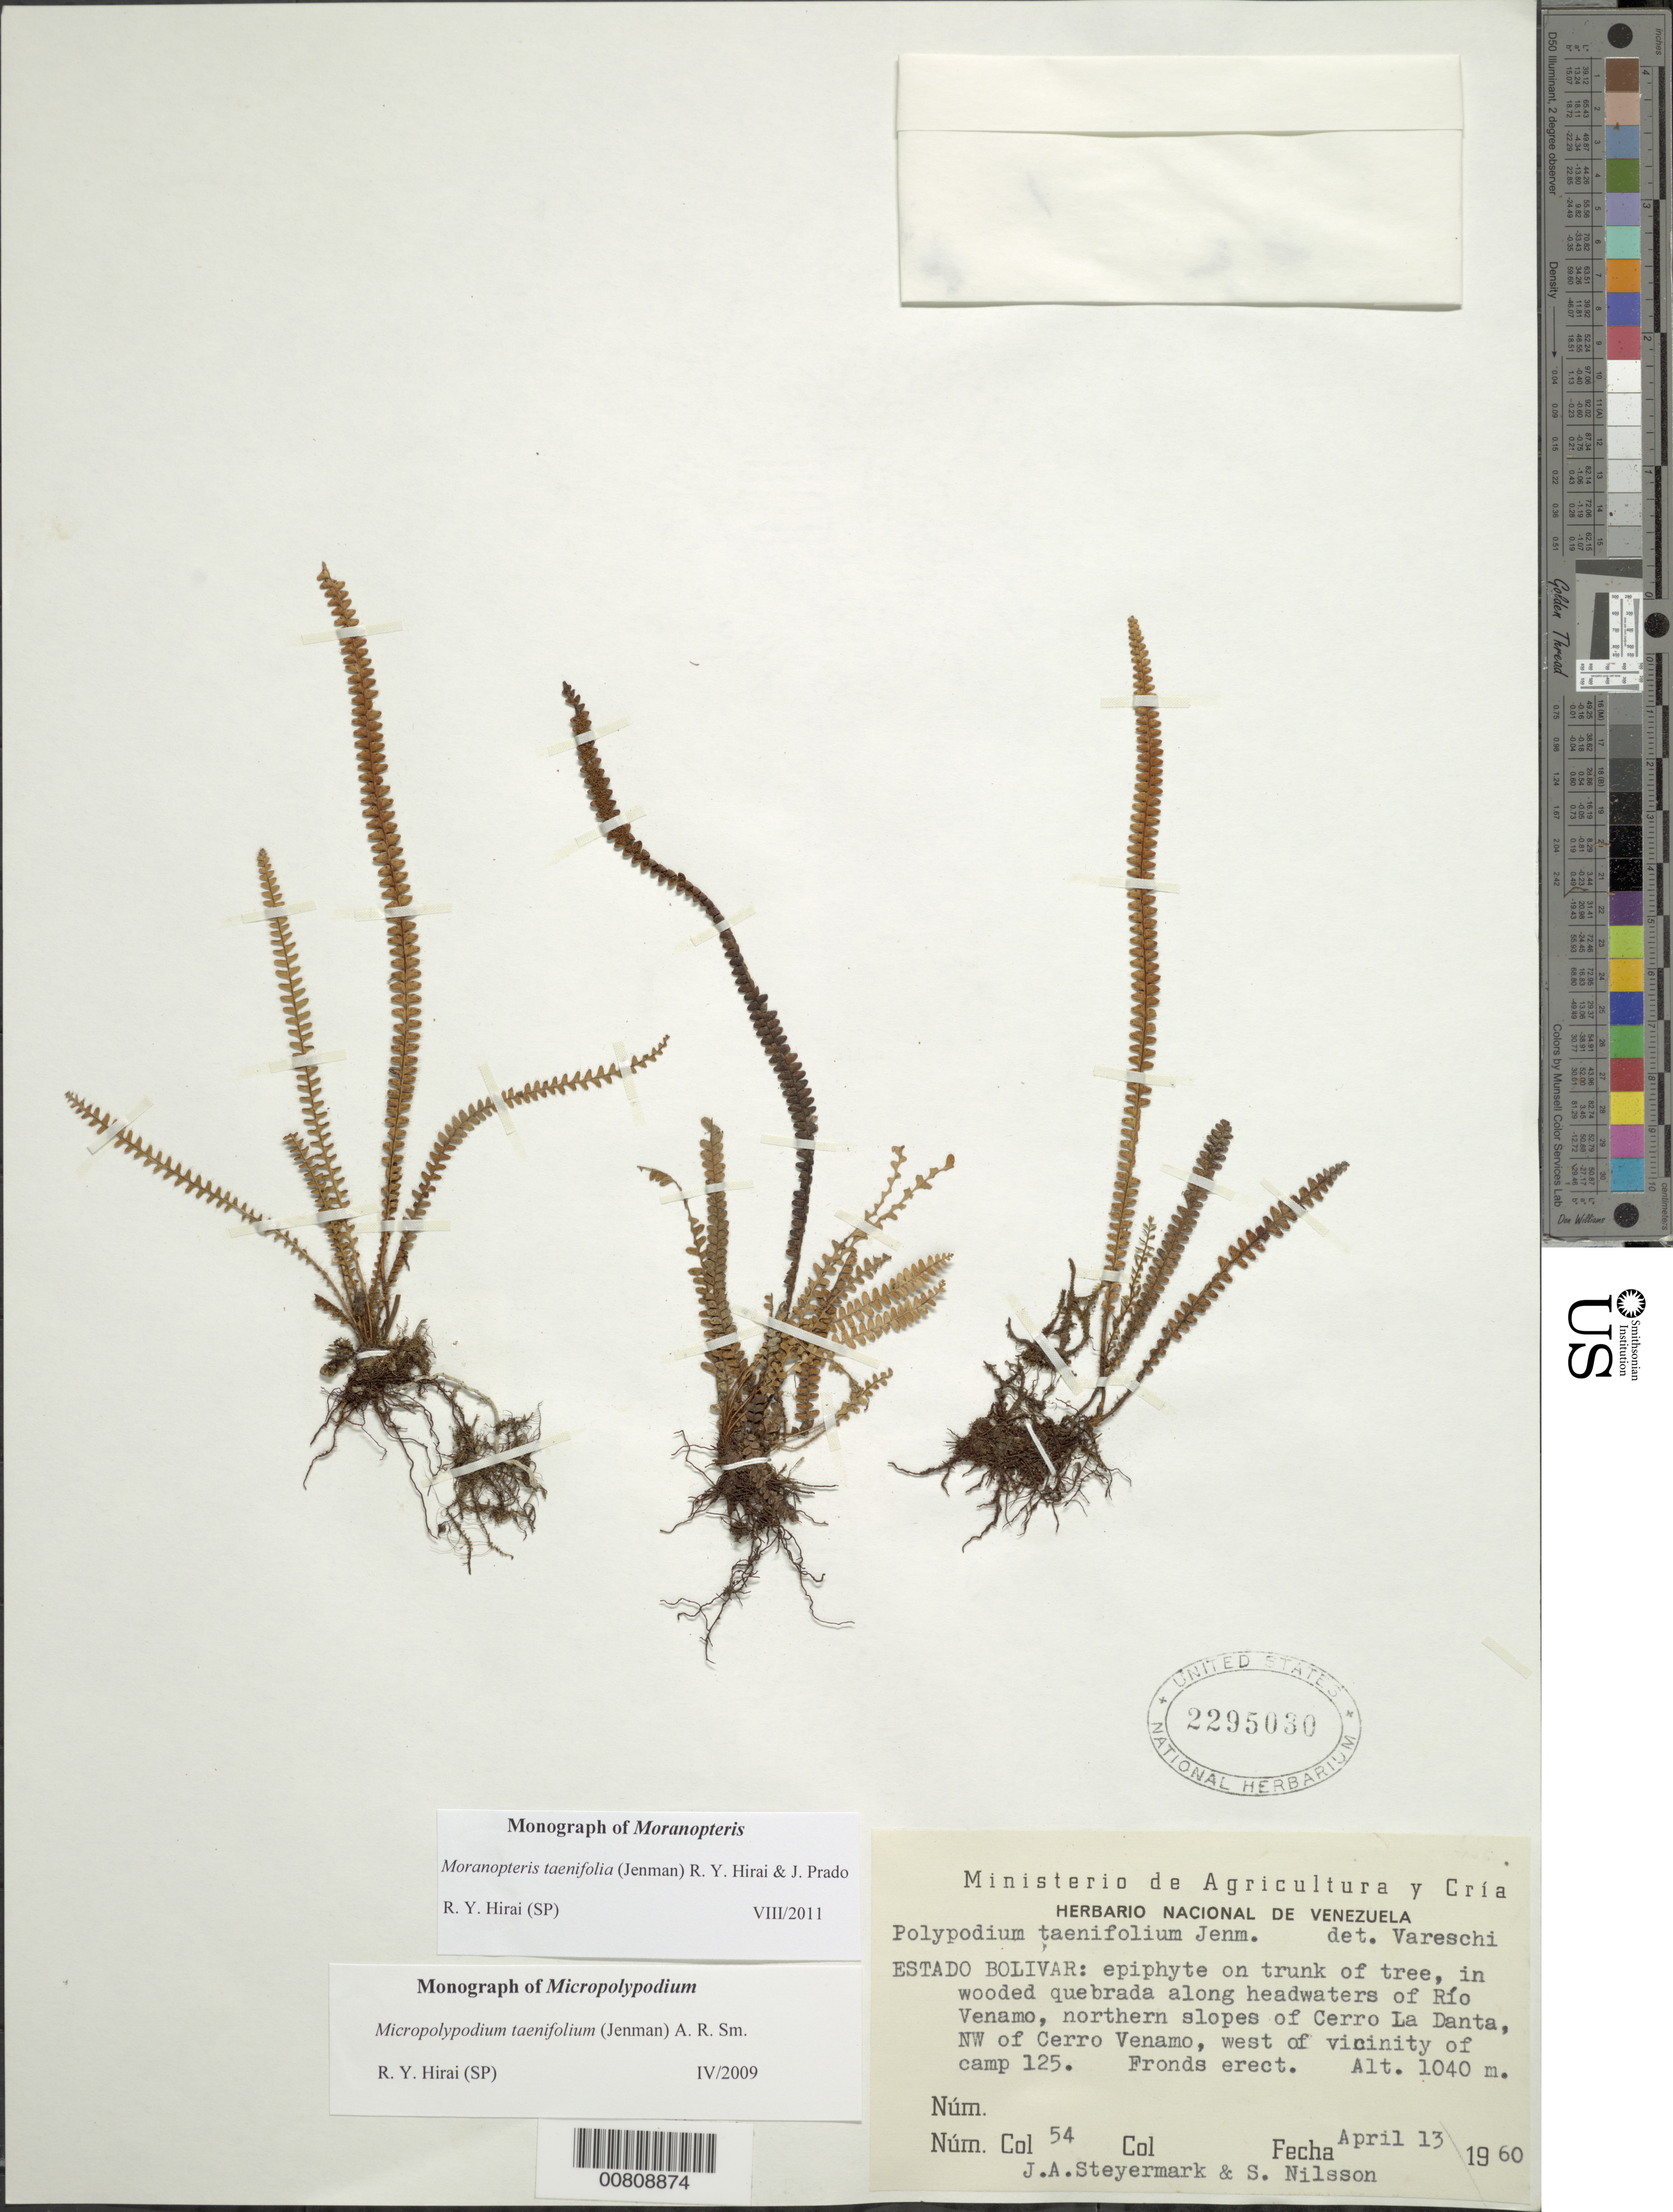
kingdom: Plantae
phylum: Tracheophyta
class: Polypodiopsida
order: Polypodiales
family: Polypodiaceae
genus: Moranopteris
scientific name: Moranopteris taenifolia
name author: (Jenman) R. Y. Hirai & J. Prado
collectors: J. Steyermark & S. Nilsson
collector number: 60 54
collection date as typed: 13-Apr-60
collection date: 1960-04-13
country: Venezuela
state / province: Bolívar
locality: Río Venamo headwaters, W of vic of road campamento 125, on northern slopes of Cerro La Danta, NW of cerro Venamo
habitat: Wooded quebrada along headwaters of rio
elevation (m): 1040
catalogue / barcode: US 2295030